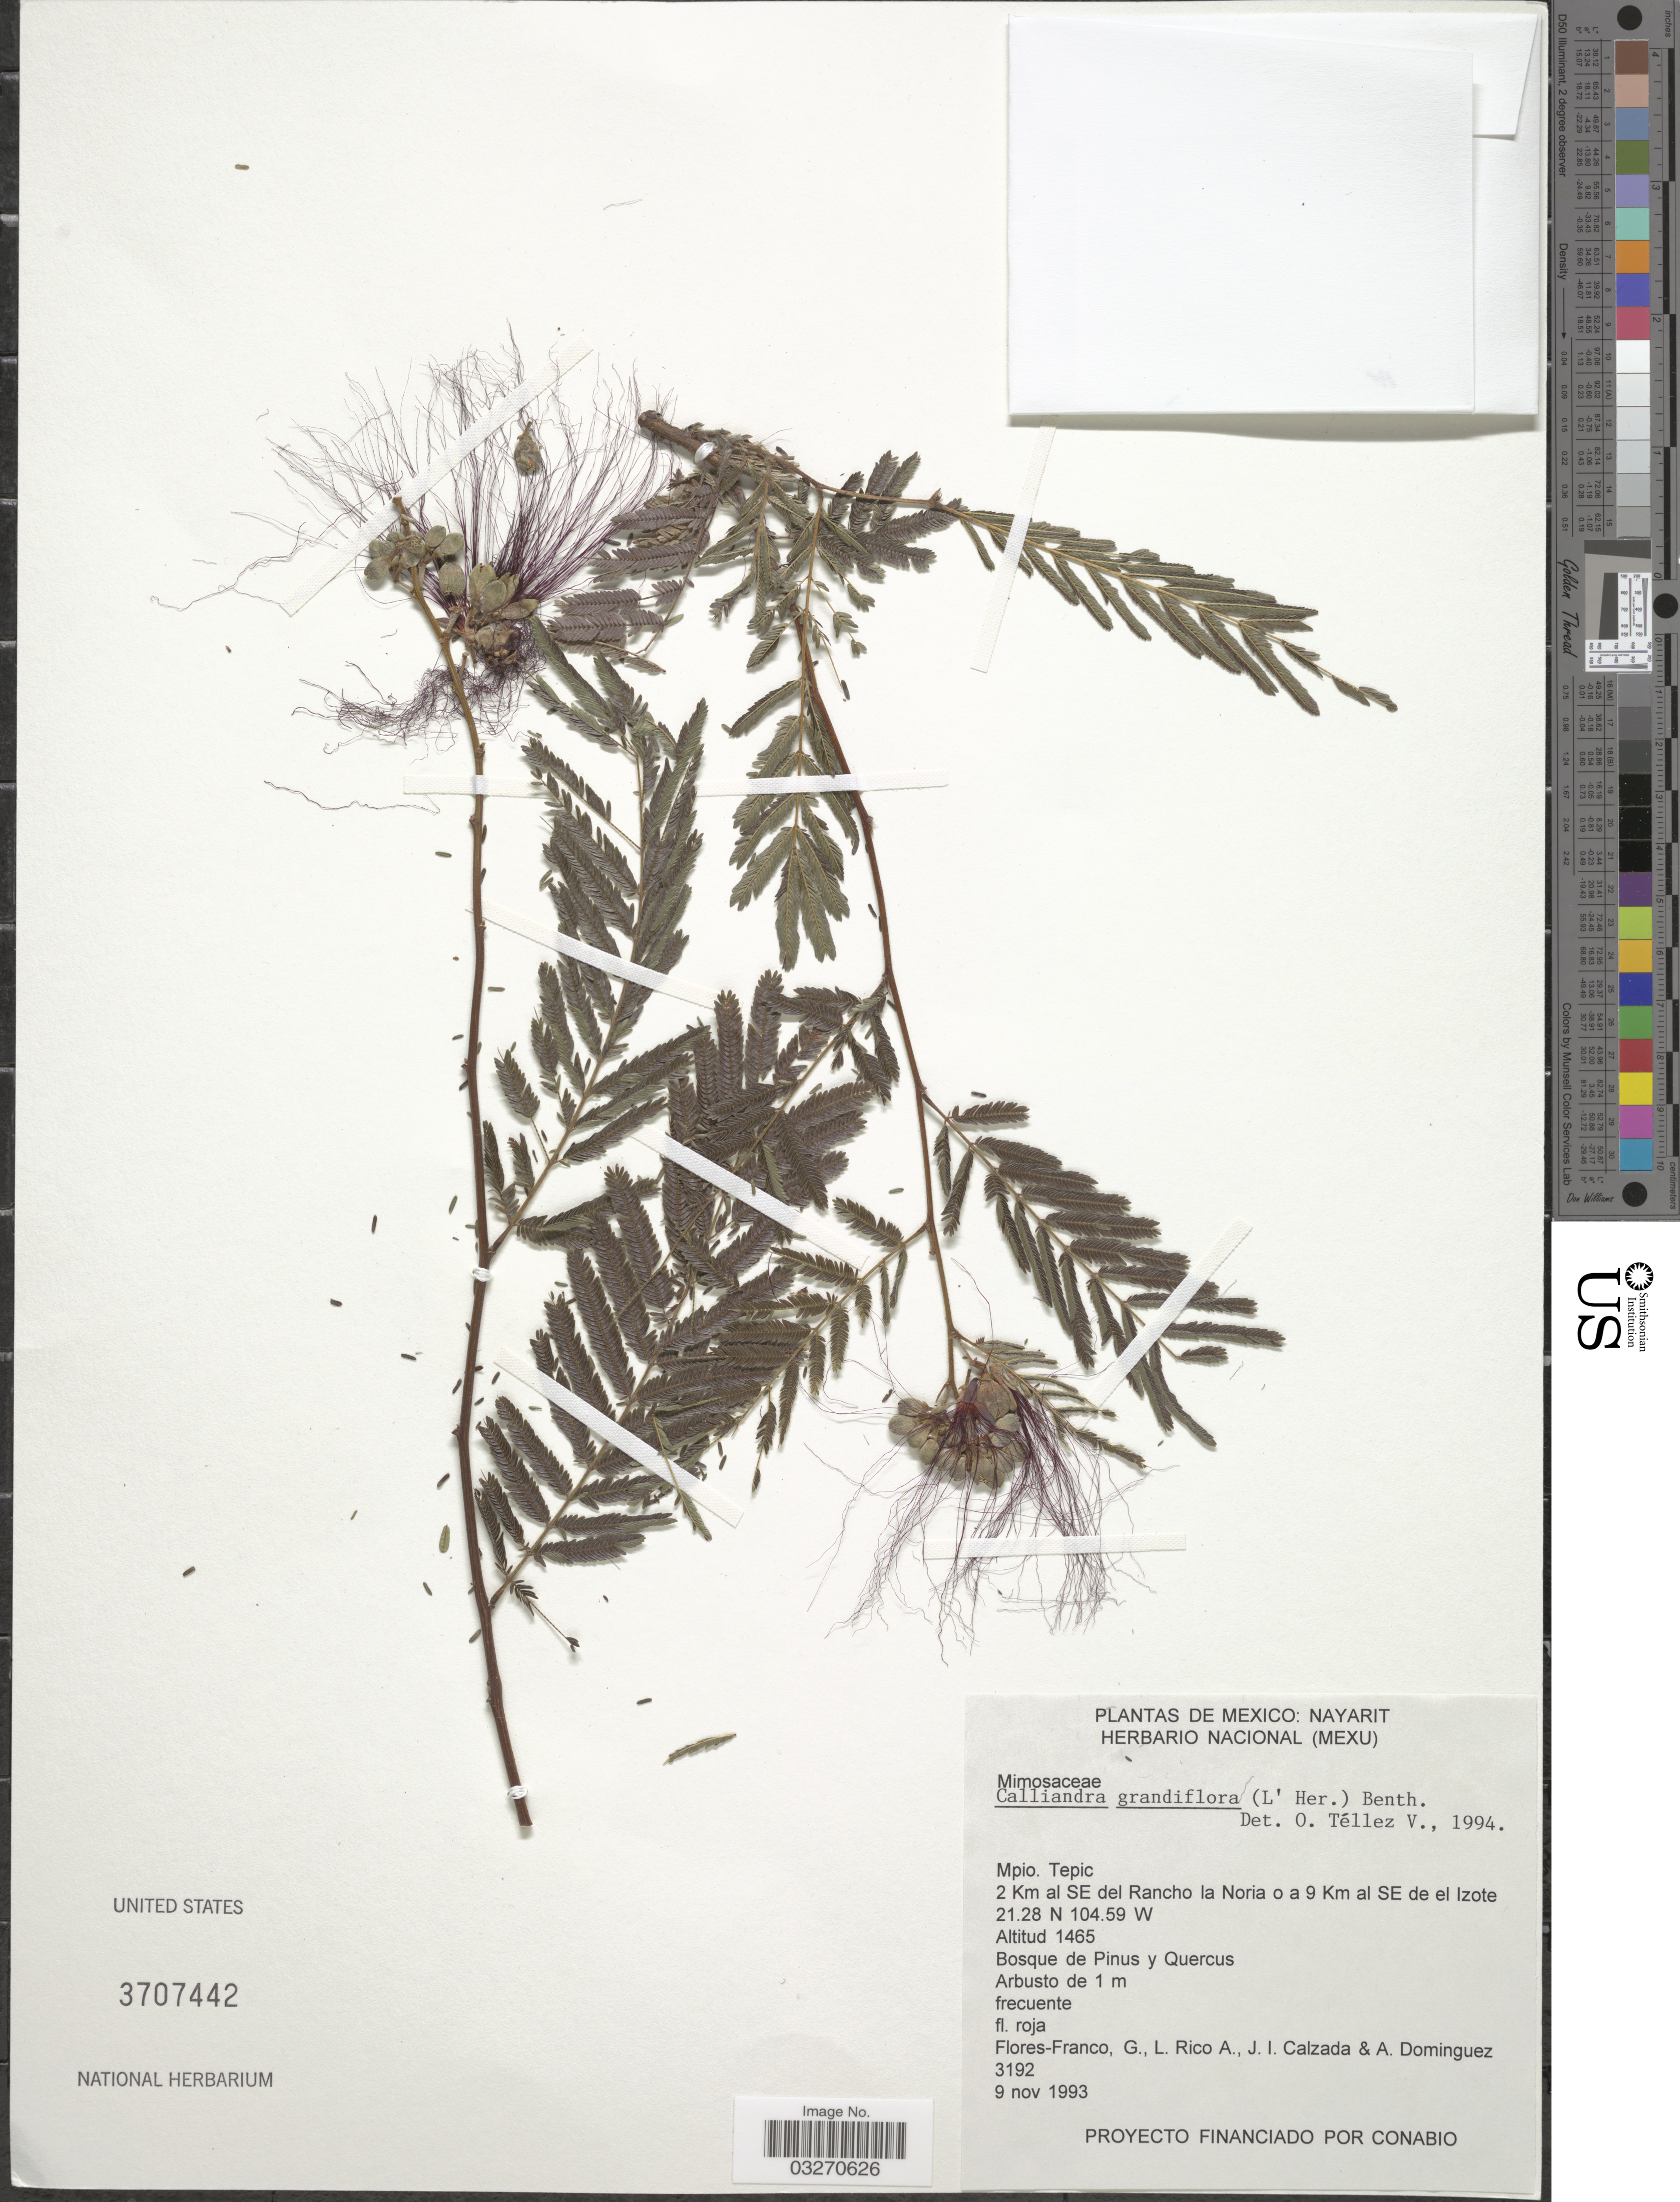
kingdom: Plantae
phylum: Tracheophyta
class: Magnoliopsida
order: Fabales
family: Fabaceae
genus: Calliandra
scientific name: Calliandra grandiflora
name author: (L'Hér.) Benth.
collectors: G. Flores F., M. Rico Arce, J. I. Calzada & A. Dominguez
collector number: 3192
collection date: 1993-11-09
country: Mexico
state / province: Nayarit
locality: Mpio. Tepic. 2 Km al SE del Rancho la Noria o a 9 Km al SE de el Izote.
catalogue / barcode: US 3707442